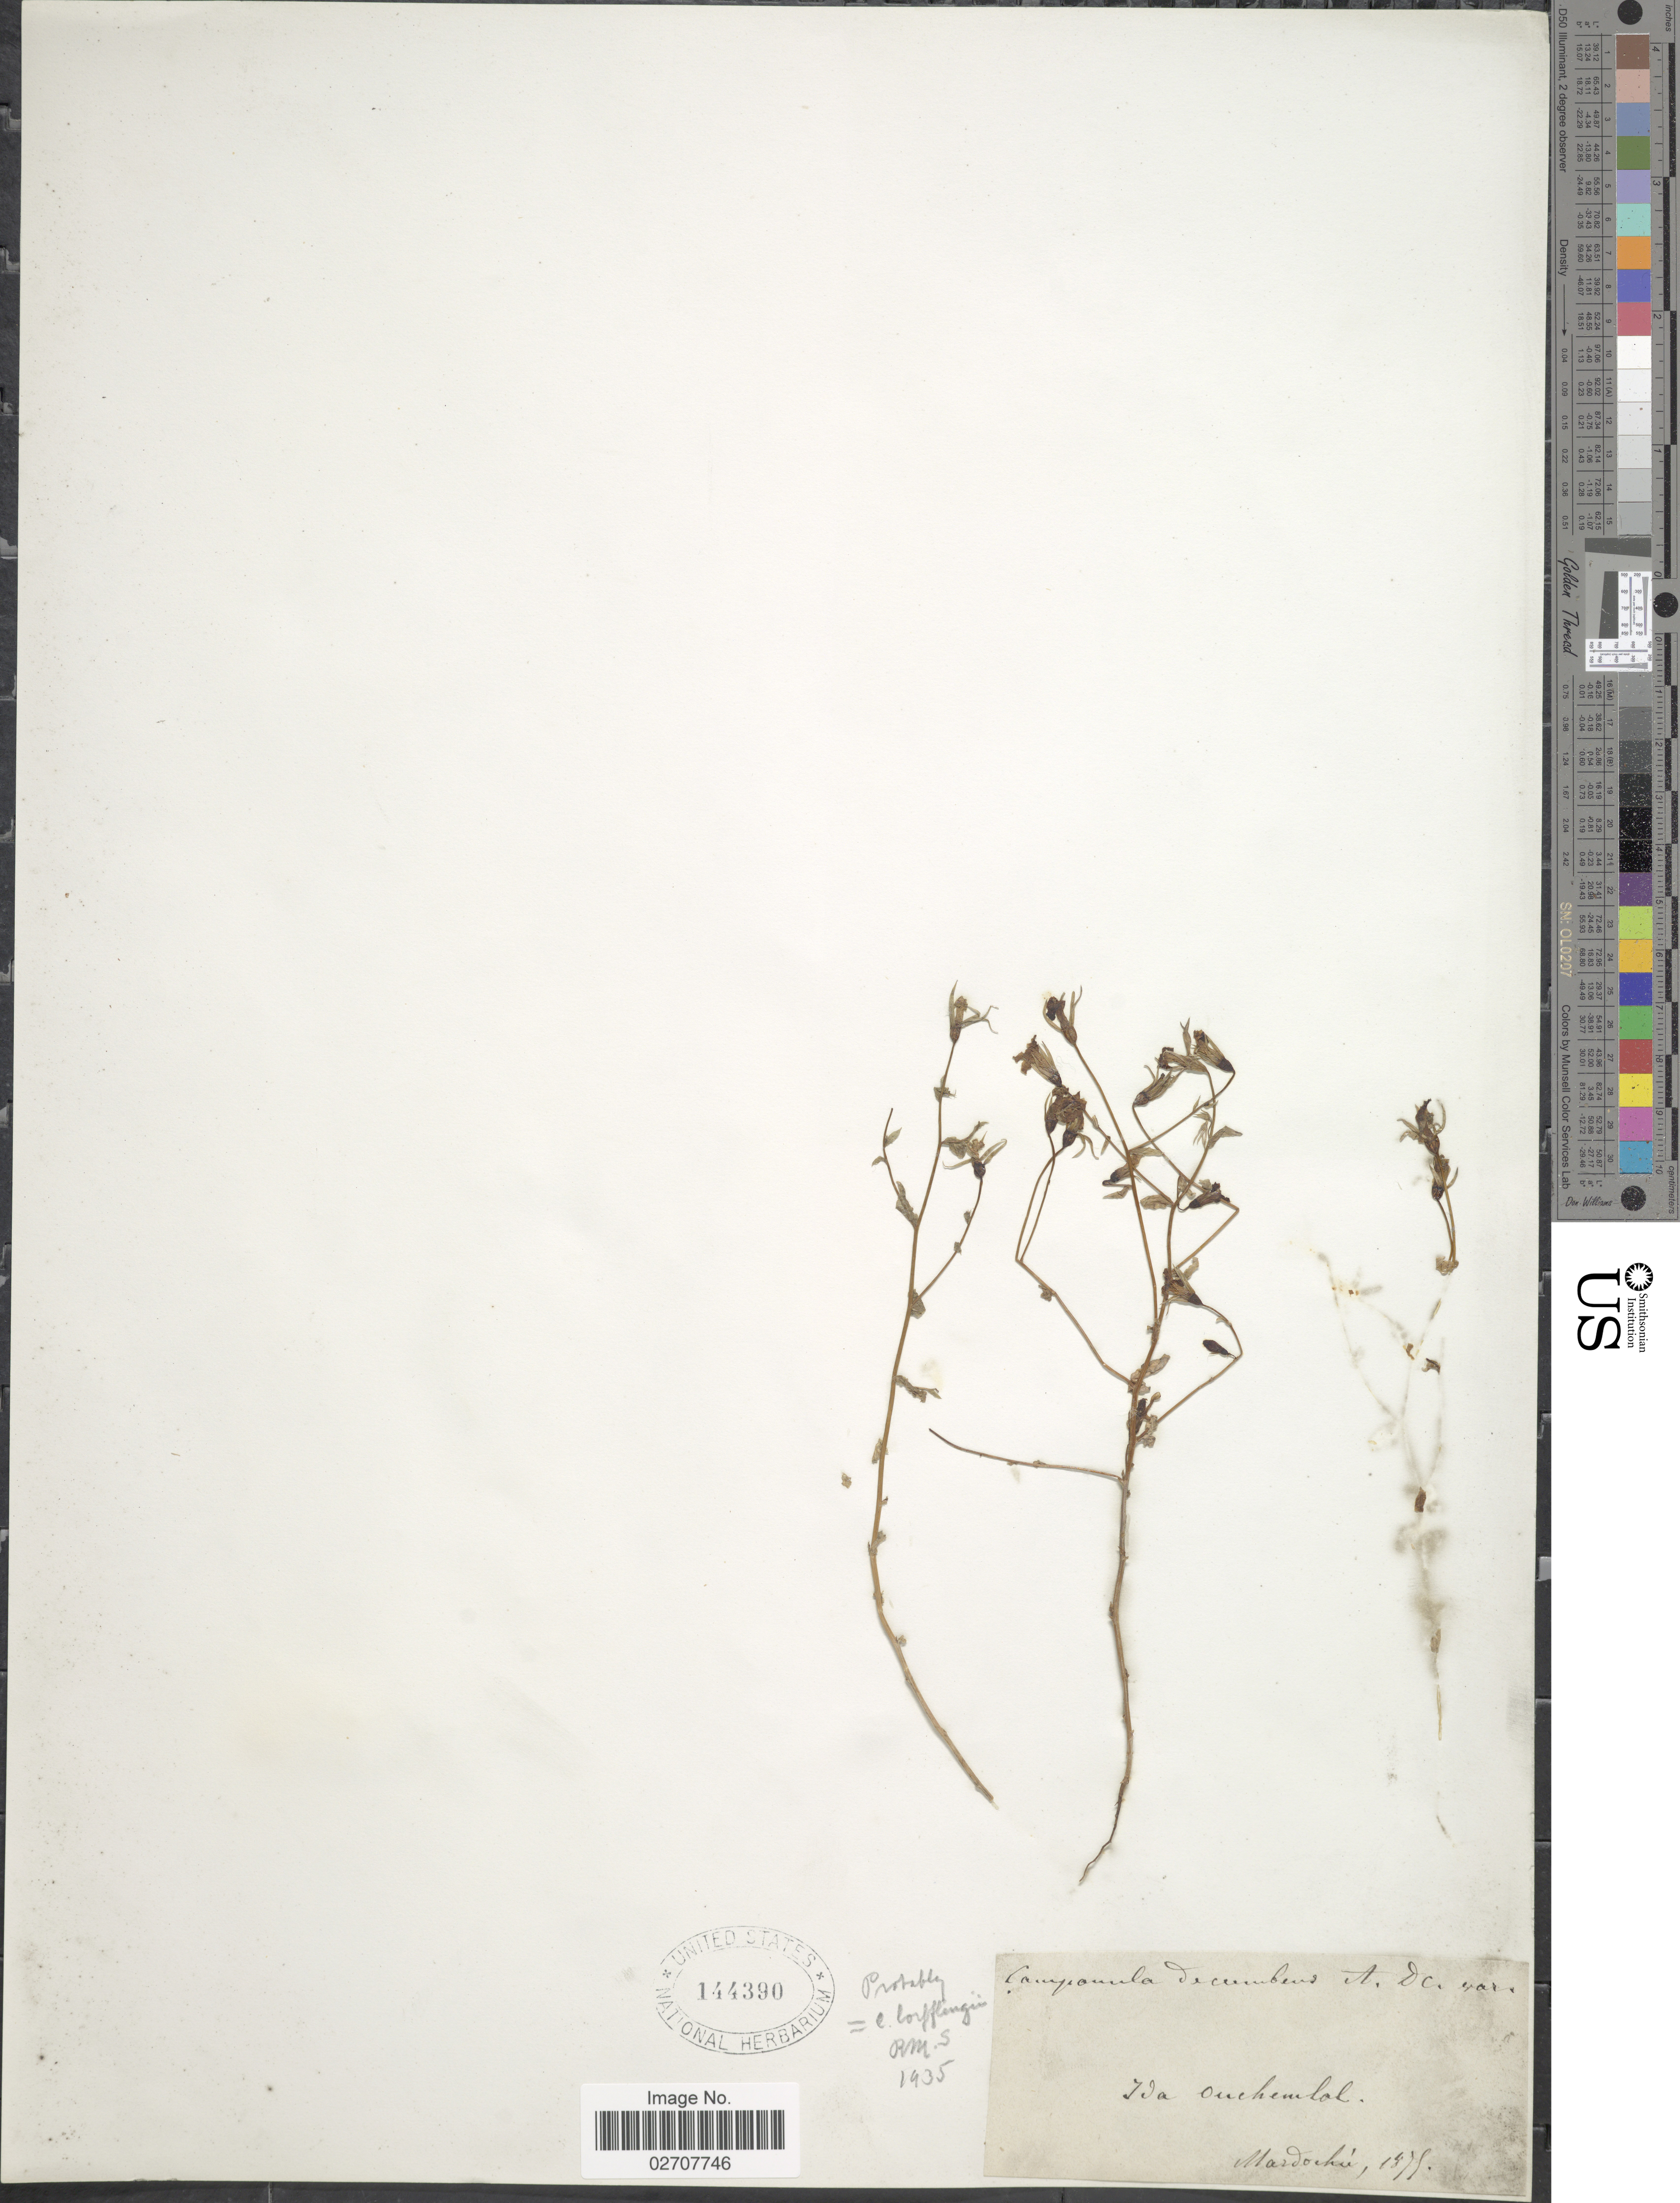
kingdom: Plantae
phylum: Tracheophyta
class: Magnoliopsida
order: Asterales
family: Campanulaceae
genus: Campanula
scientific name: Campanula loeflingii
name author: Brot.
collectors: Mardochee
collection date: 1875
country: Morocco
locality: Ida Ouchemlal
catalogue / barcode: US 144390